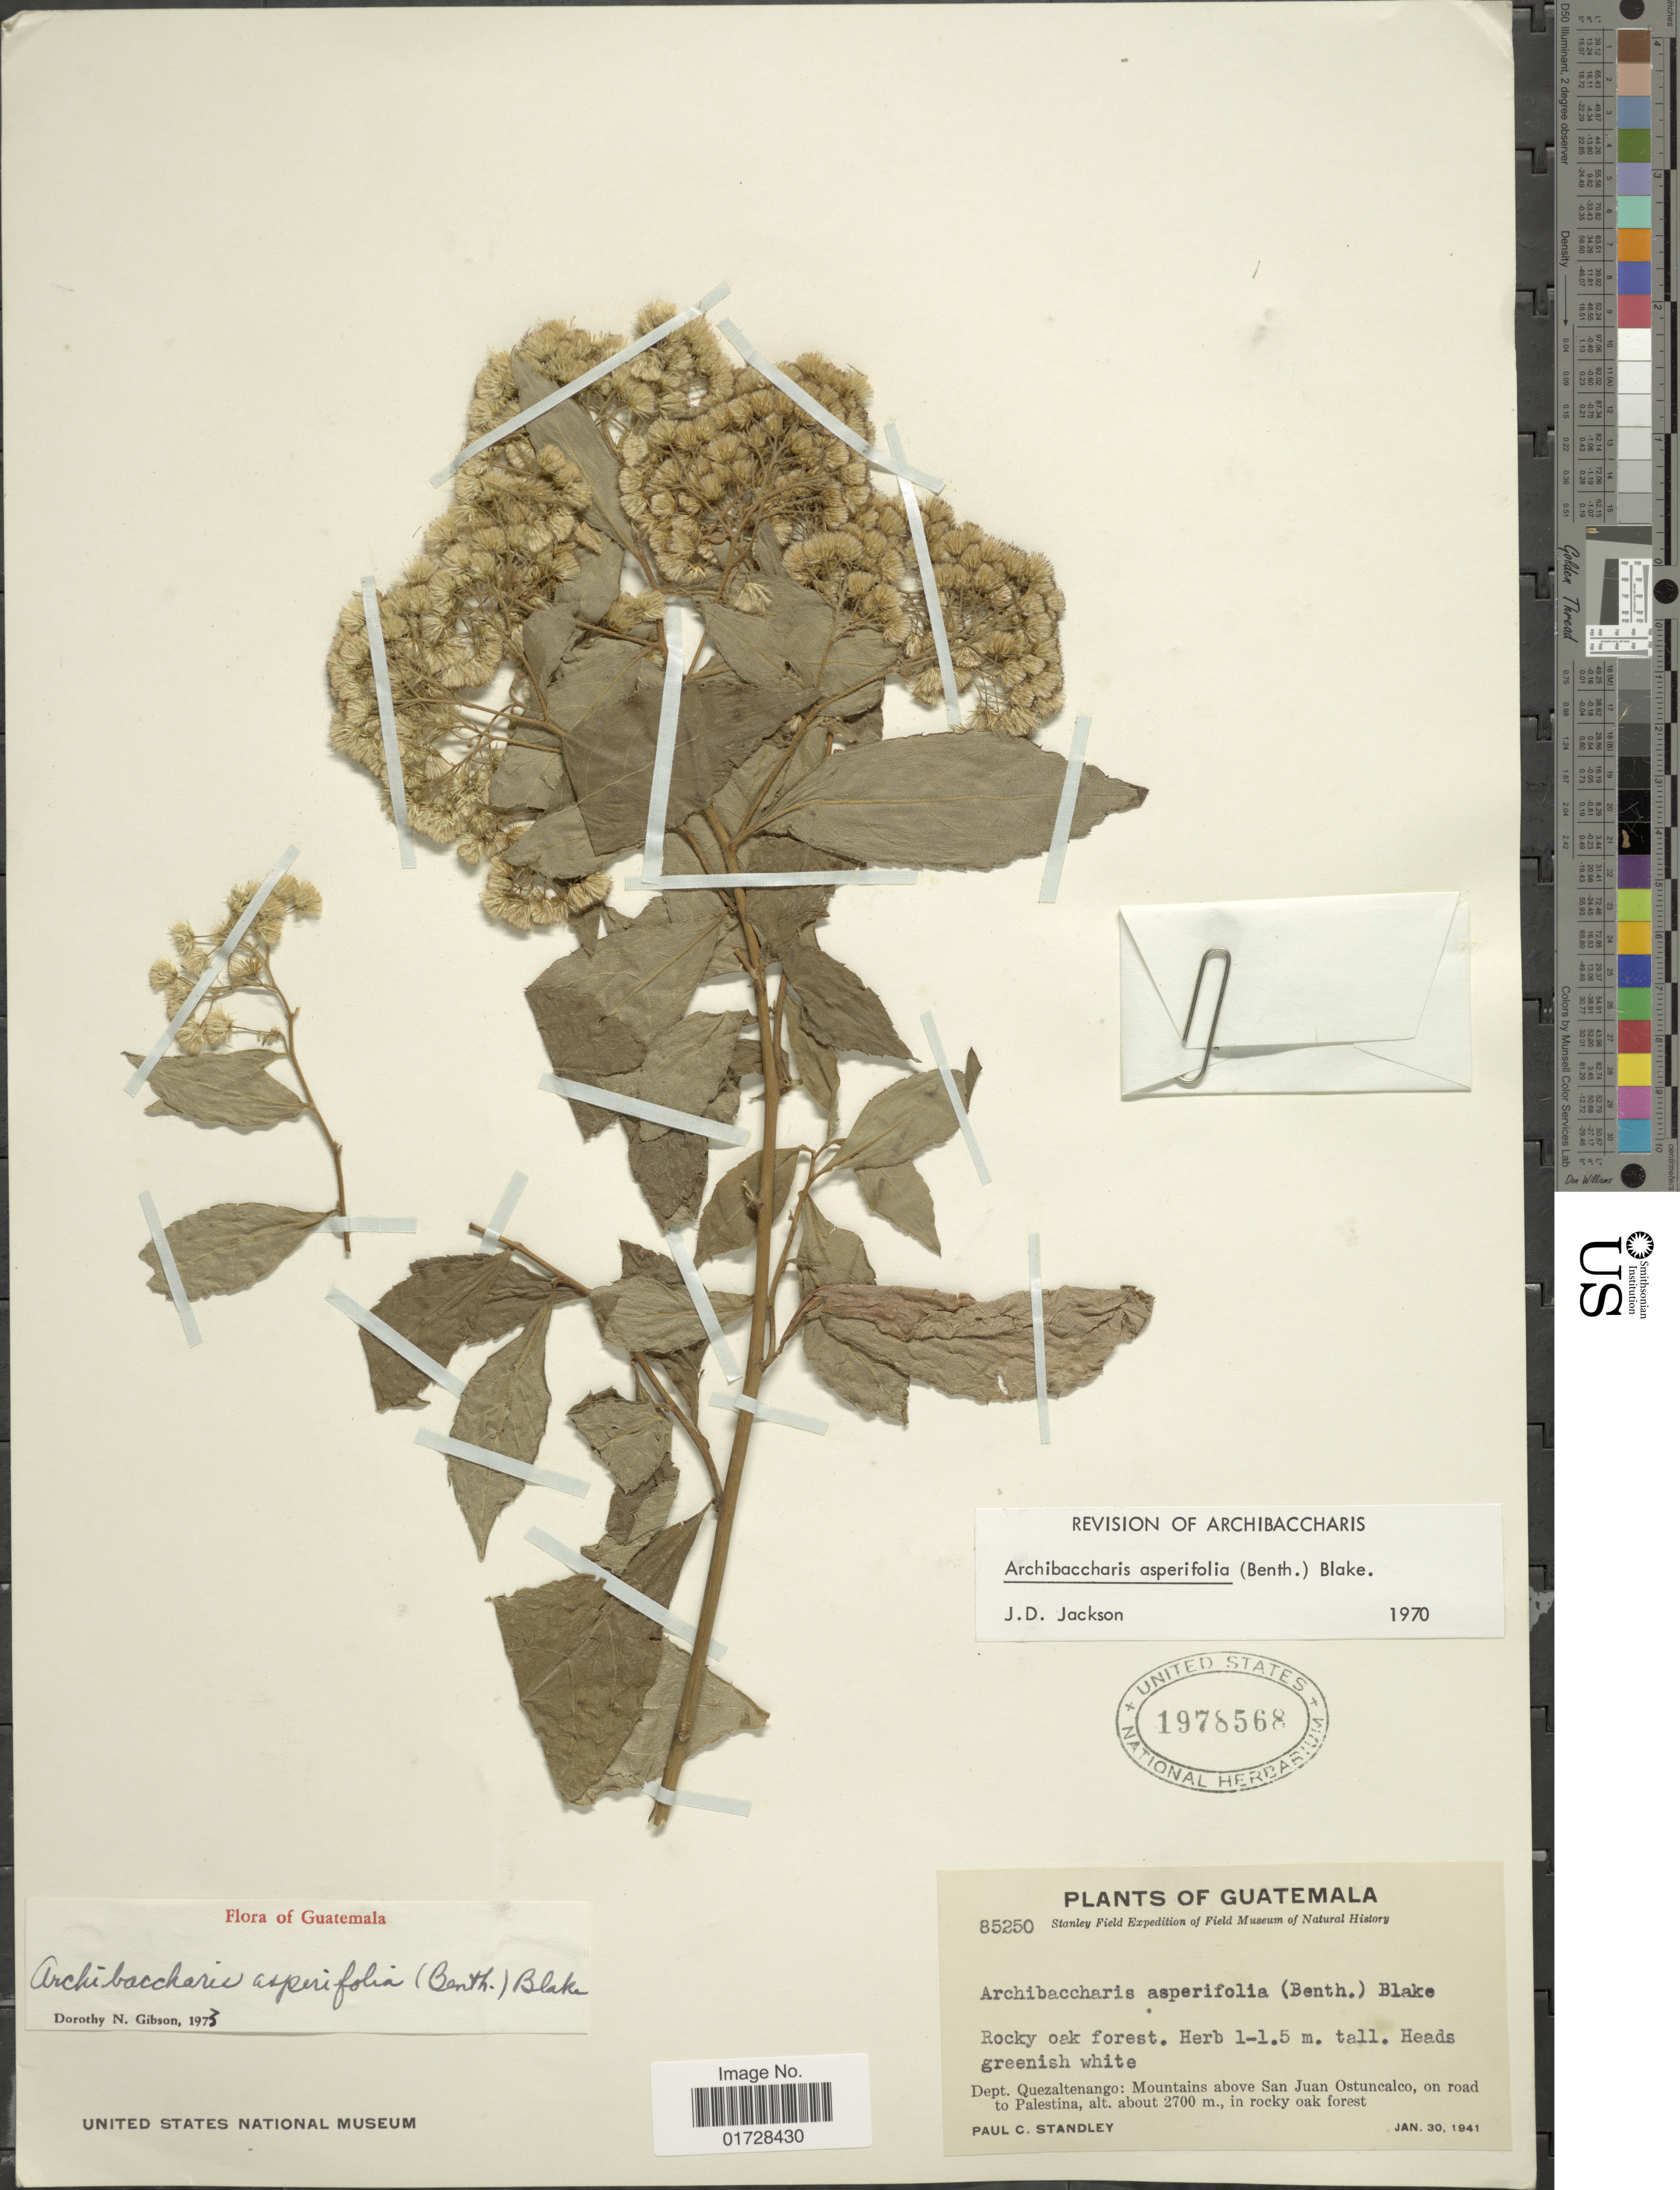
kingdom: Plantae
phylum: Tracheophyta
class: Magnoliopsida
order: Asterales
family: Asteraceae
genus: Archibaccharis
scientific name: Archibaccharis asperifolia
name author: (Benth.) S.F. Blake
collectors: P. C. Standley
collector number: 85250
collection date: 1941-01-30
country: Guatemala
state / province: Quetzaltenango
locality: Mountains above San Juan Ostuncalco, on road to Palestina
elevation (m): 2700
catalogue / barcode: US 1978568